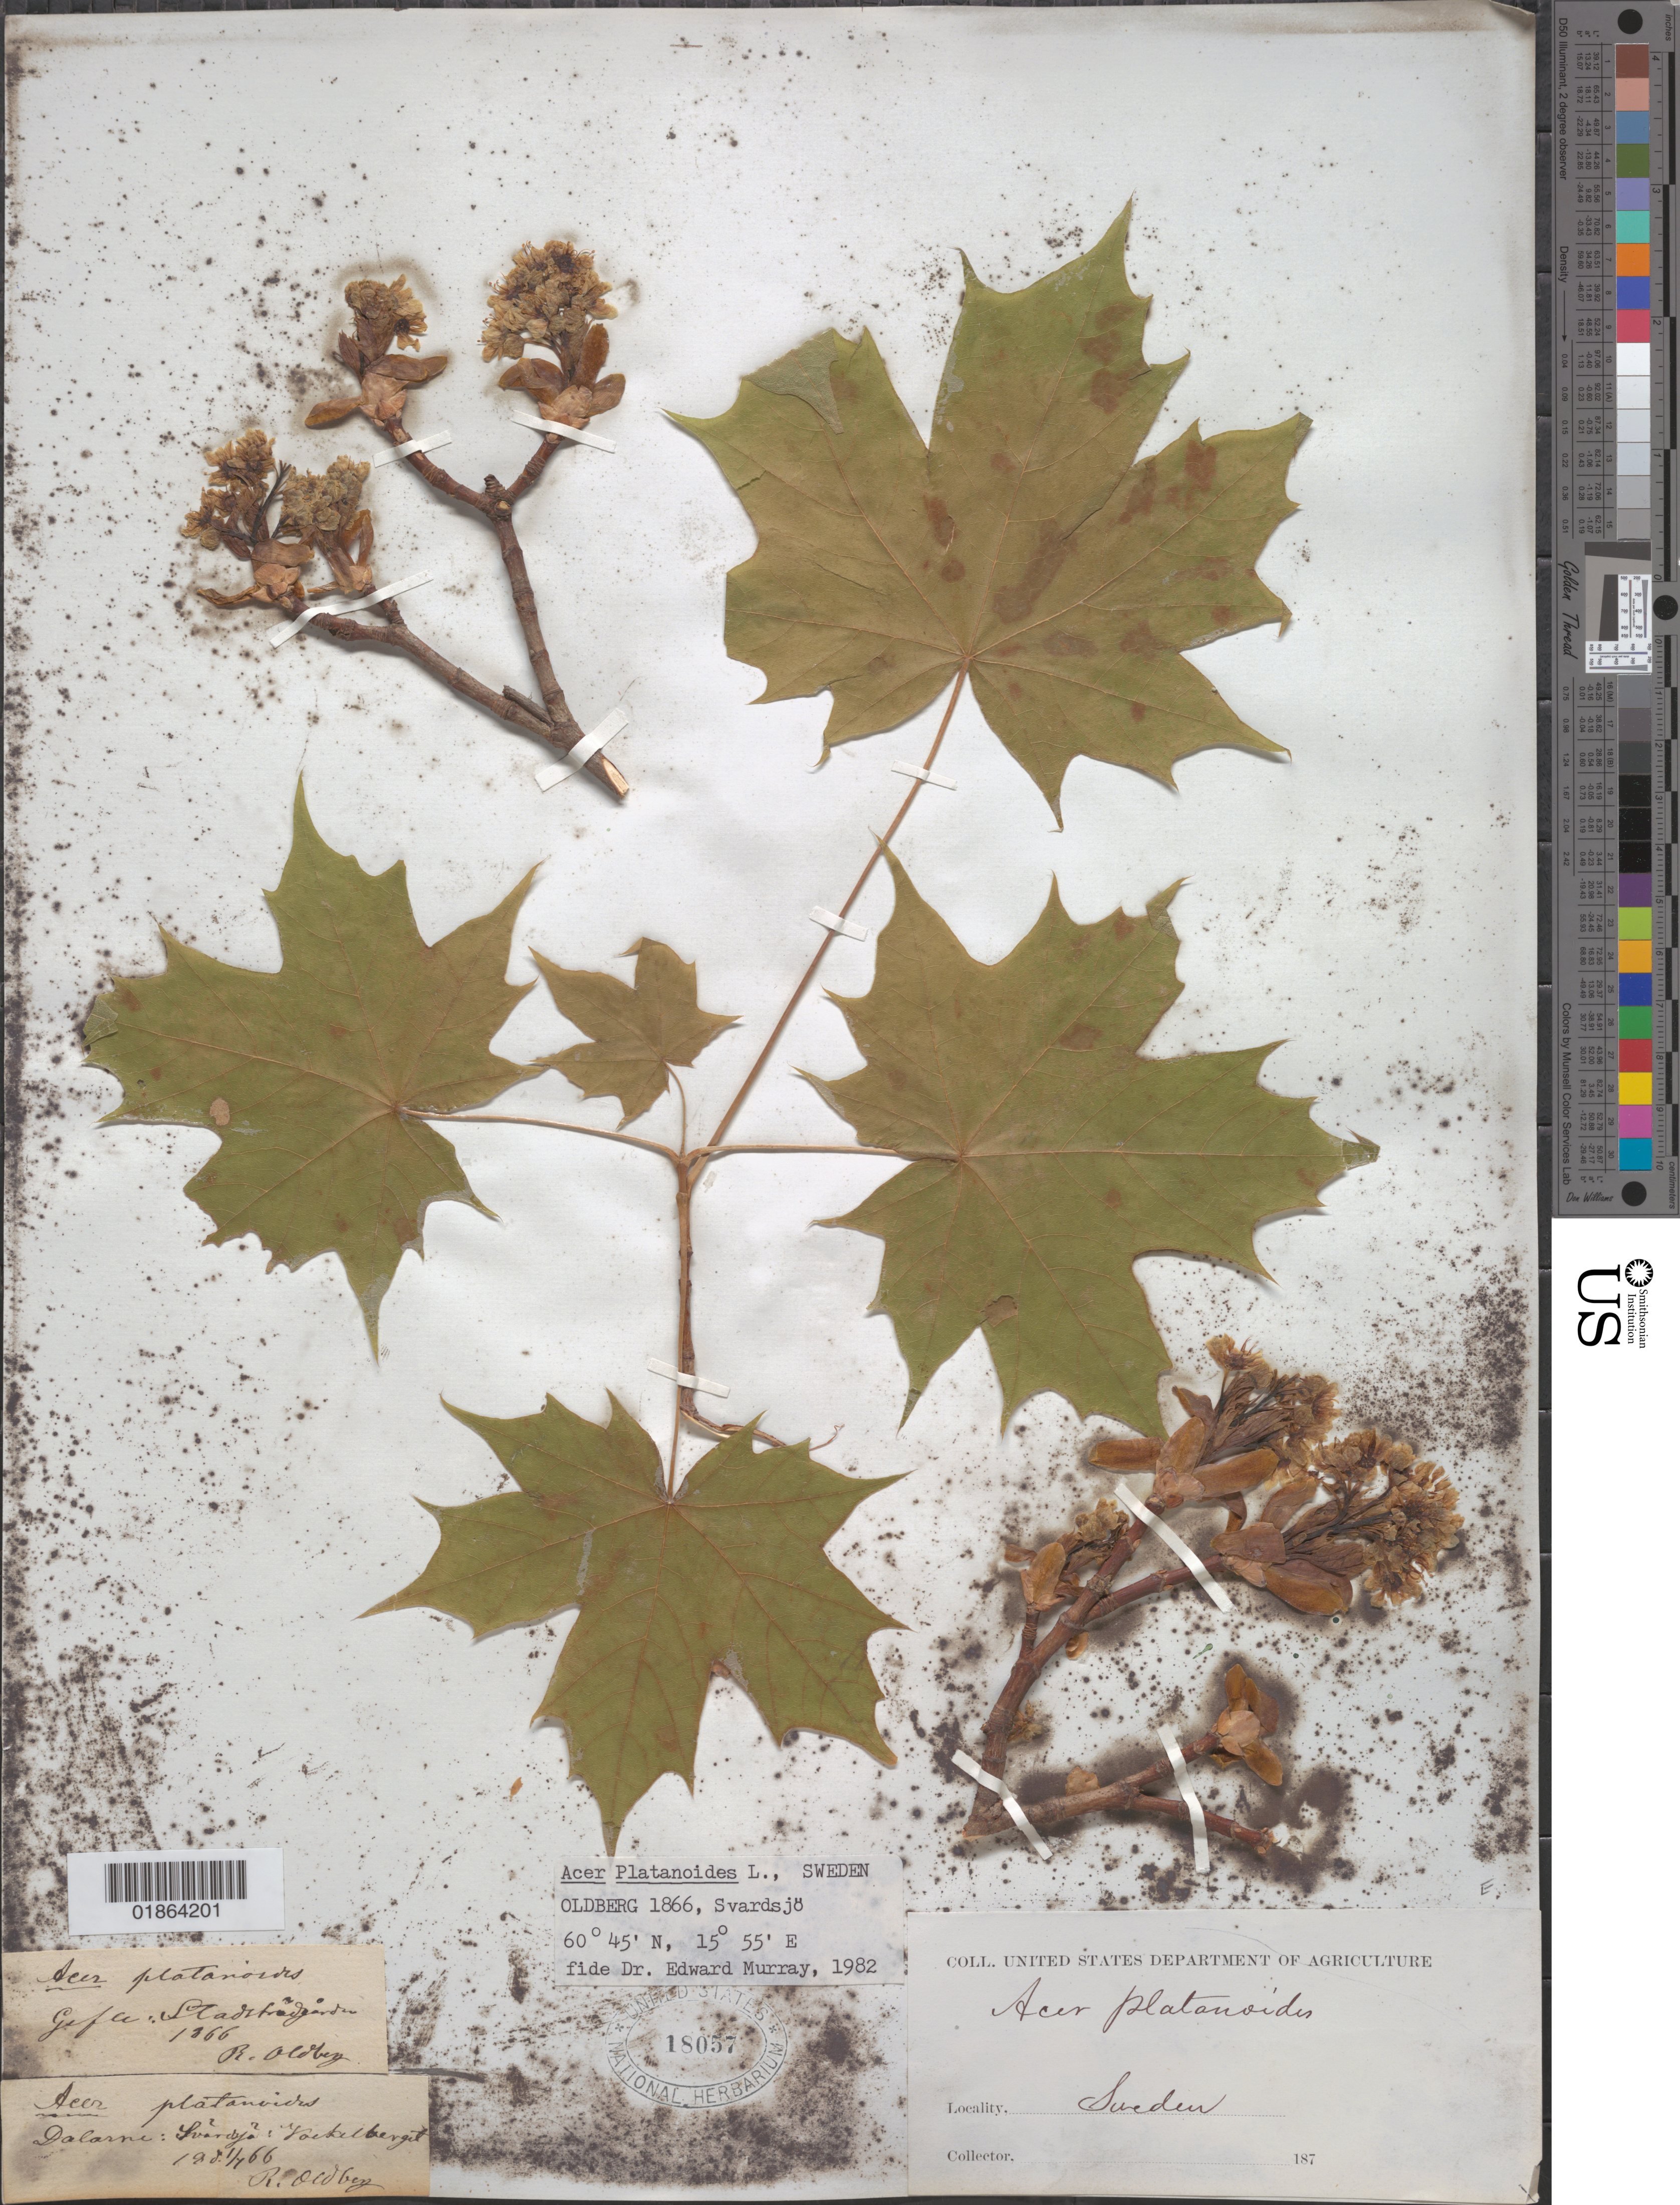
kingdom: Plantae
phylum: Tracheophyta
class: Magnoliopsida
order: Sapindales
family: Sapindaceae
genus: Acer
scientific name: Acer platanoides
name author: L.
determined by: Murray, Edward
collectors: R. Oldberg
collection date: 1866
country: Sweden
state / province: Dalarna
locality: Dalarna [County]; Svärdsjö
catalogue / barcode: US 18057